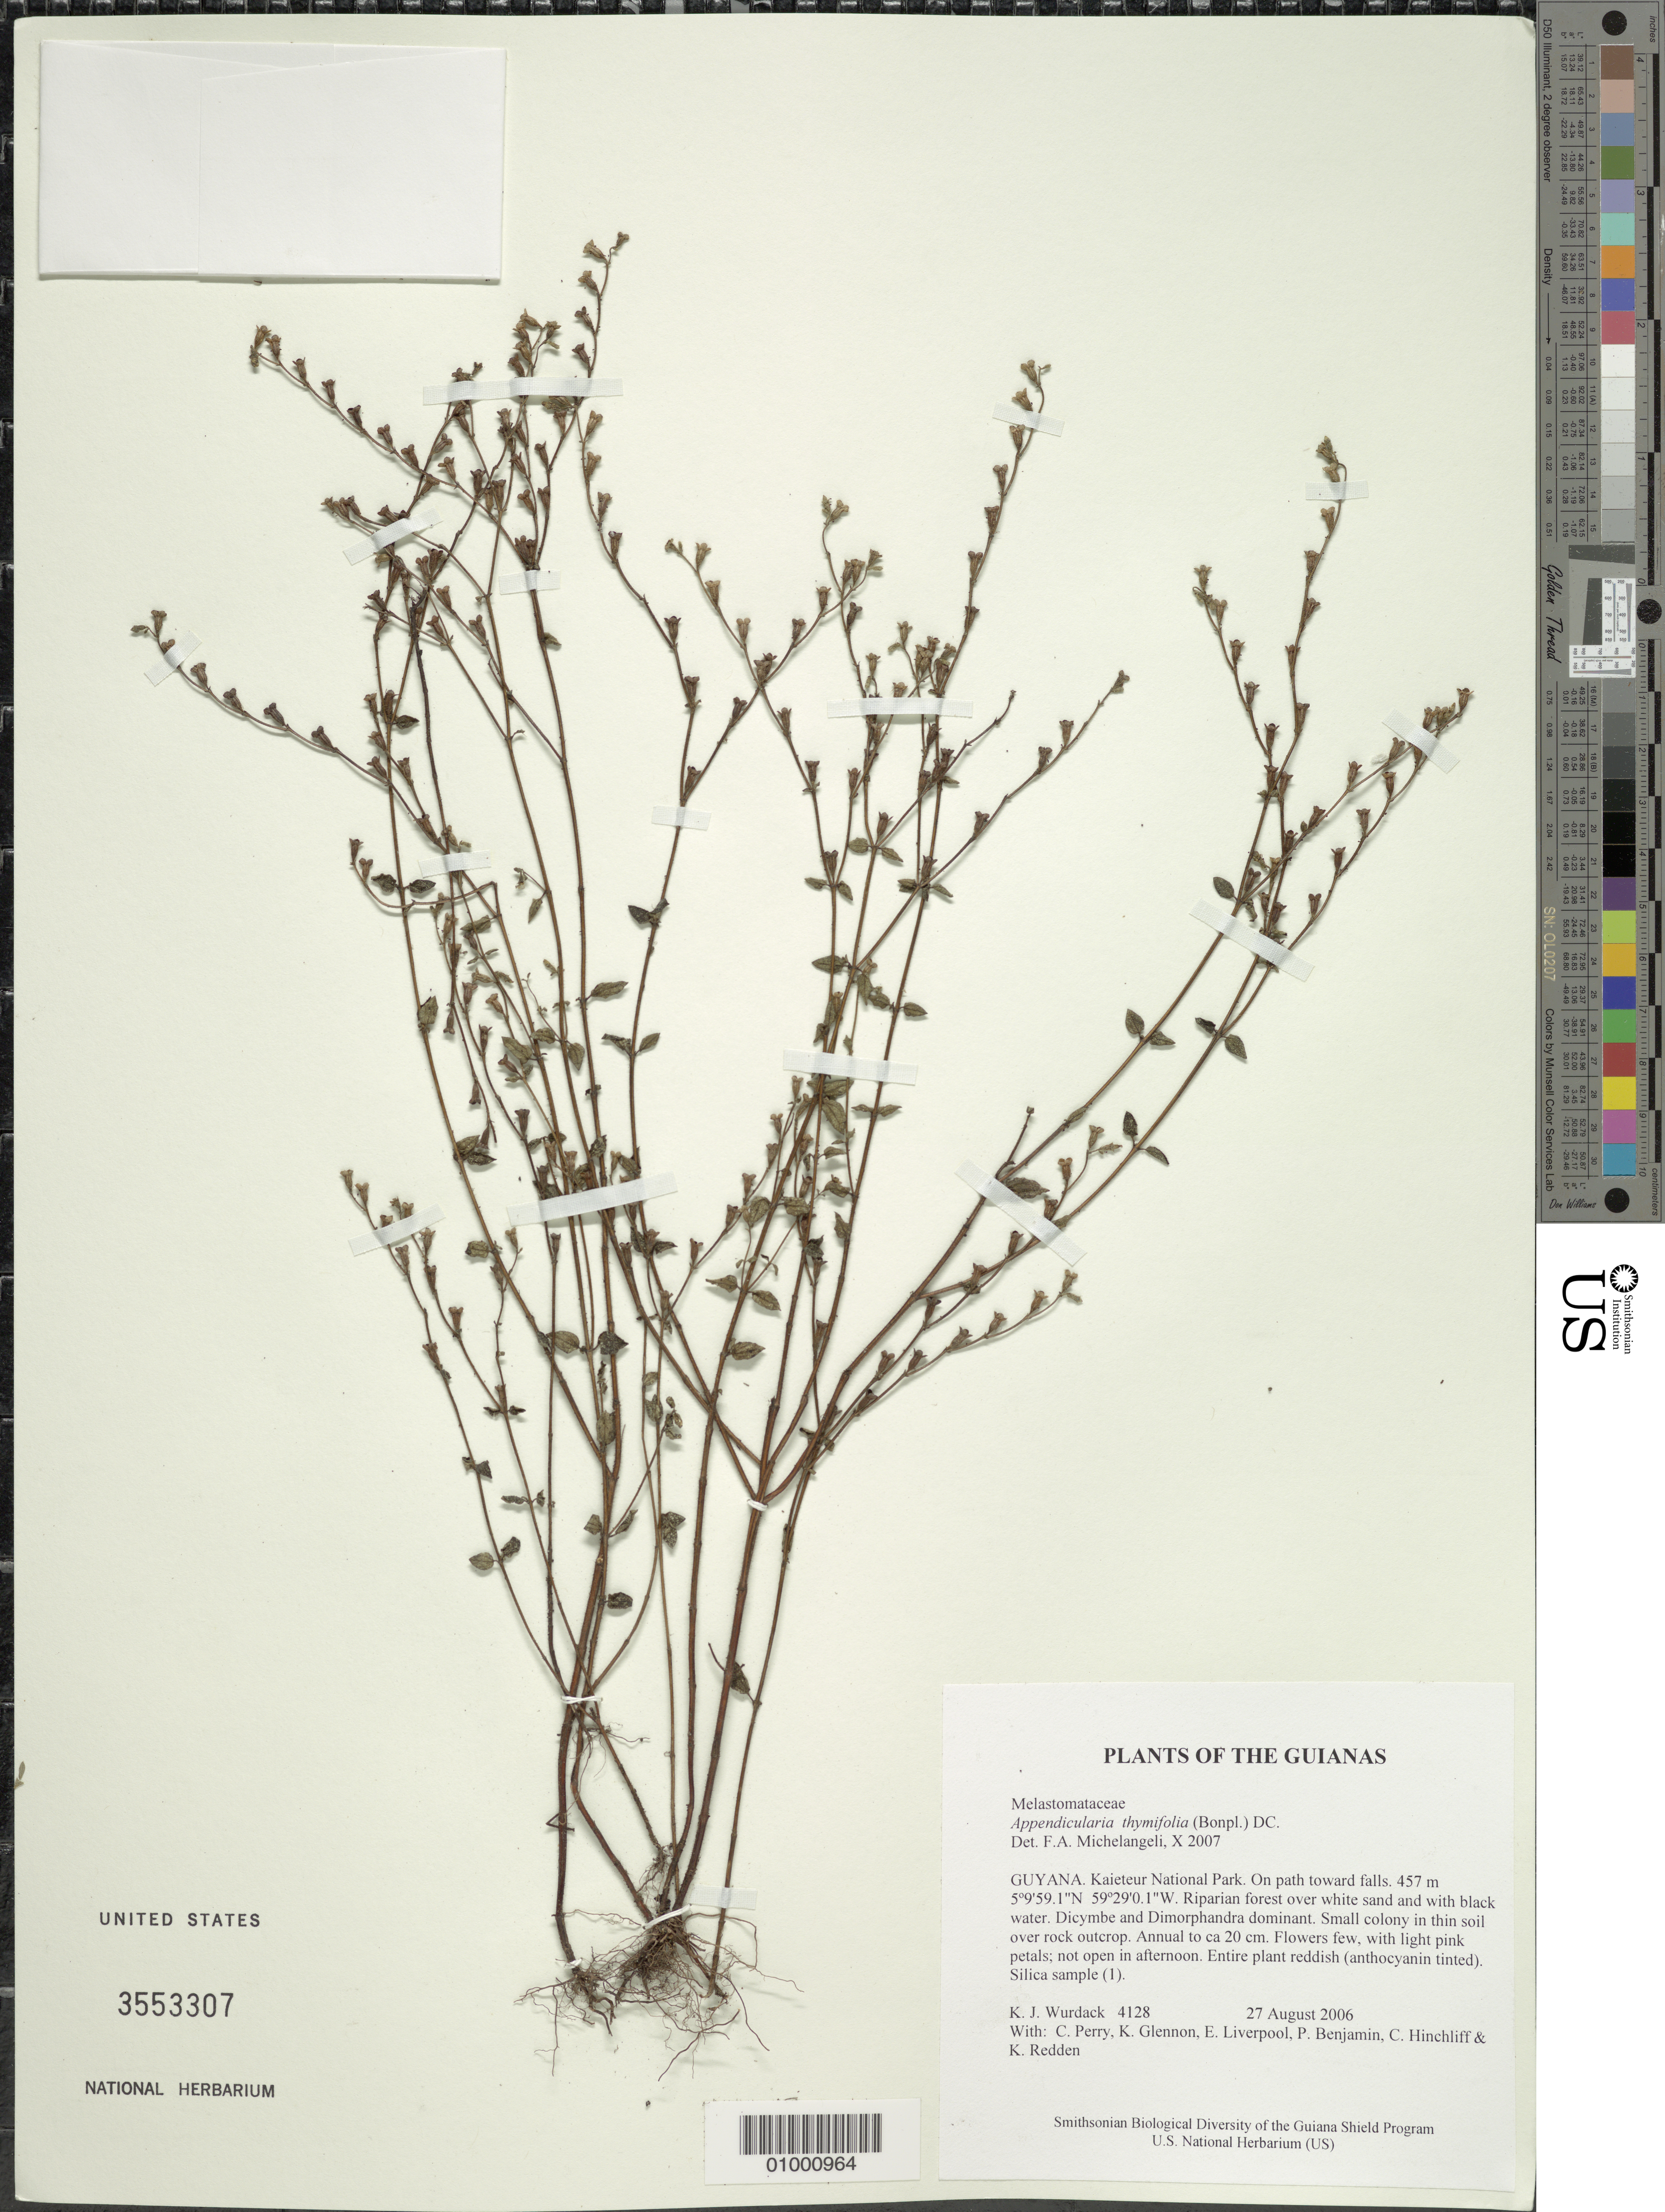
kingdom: Plantae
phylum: Tracheophyta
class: Magnoliopsida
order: Myrtales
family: Melastomataceae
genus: Appendicularia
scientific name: Appendicularia thymifolia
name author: (Bonpl.) DC.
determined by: Michelangeli, F. A.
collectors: K. Wurdack, C. Perry, K. Glennon, E. Liverpool, P. Benjamin, C. E. Hinchliff & K. M. Redden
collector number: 4128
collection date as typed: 27 August 2006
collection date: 2006-08-27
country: Guyana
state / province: Potaro-Siparuni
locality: Kaieteur National Park. On path toward falls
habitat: Riparian forest over white sand and with black water. Dicymbe and Dimorphandra dominant.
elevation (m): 457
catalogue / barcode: US 3553307